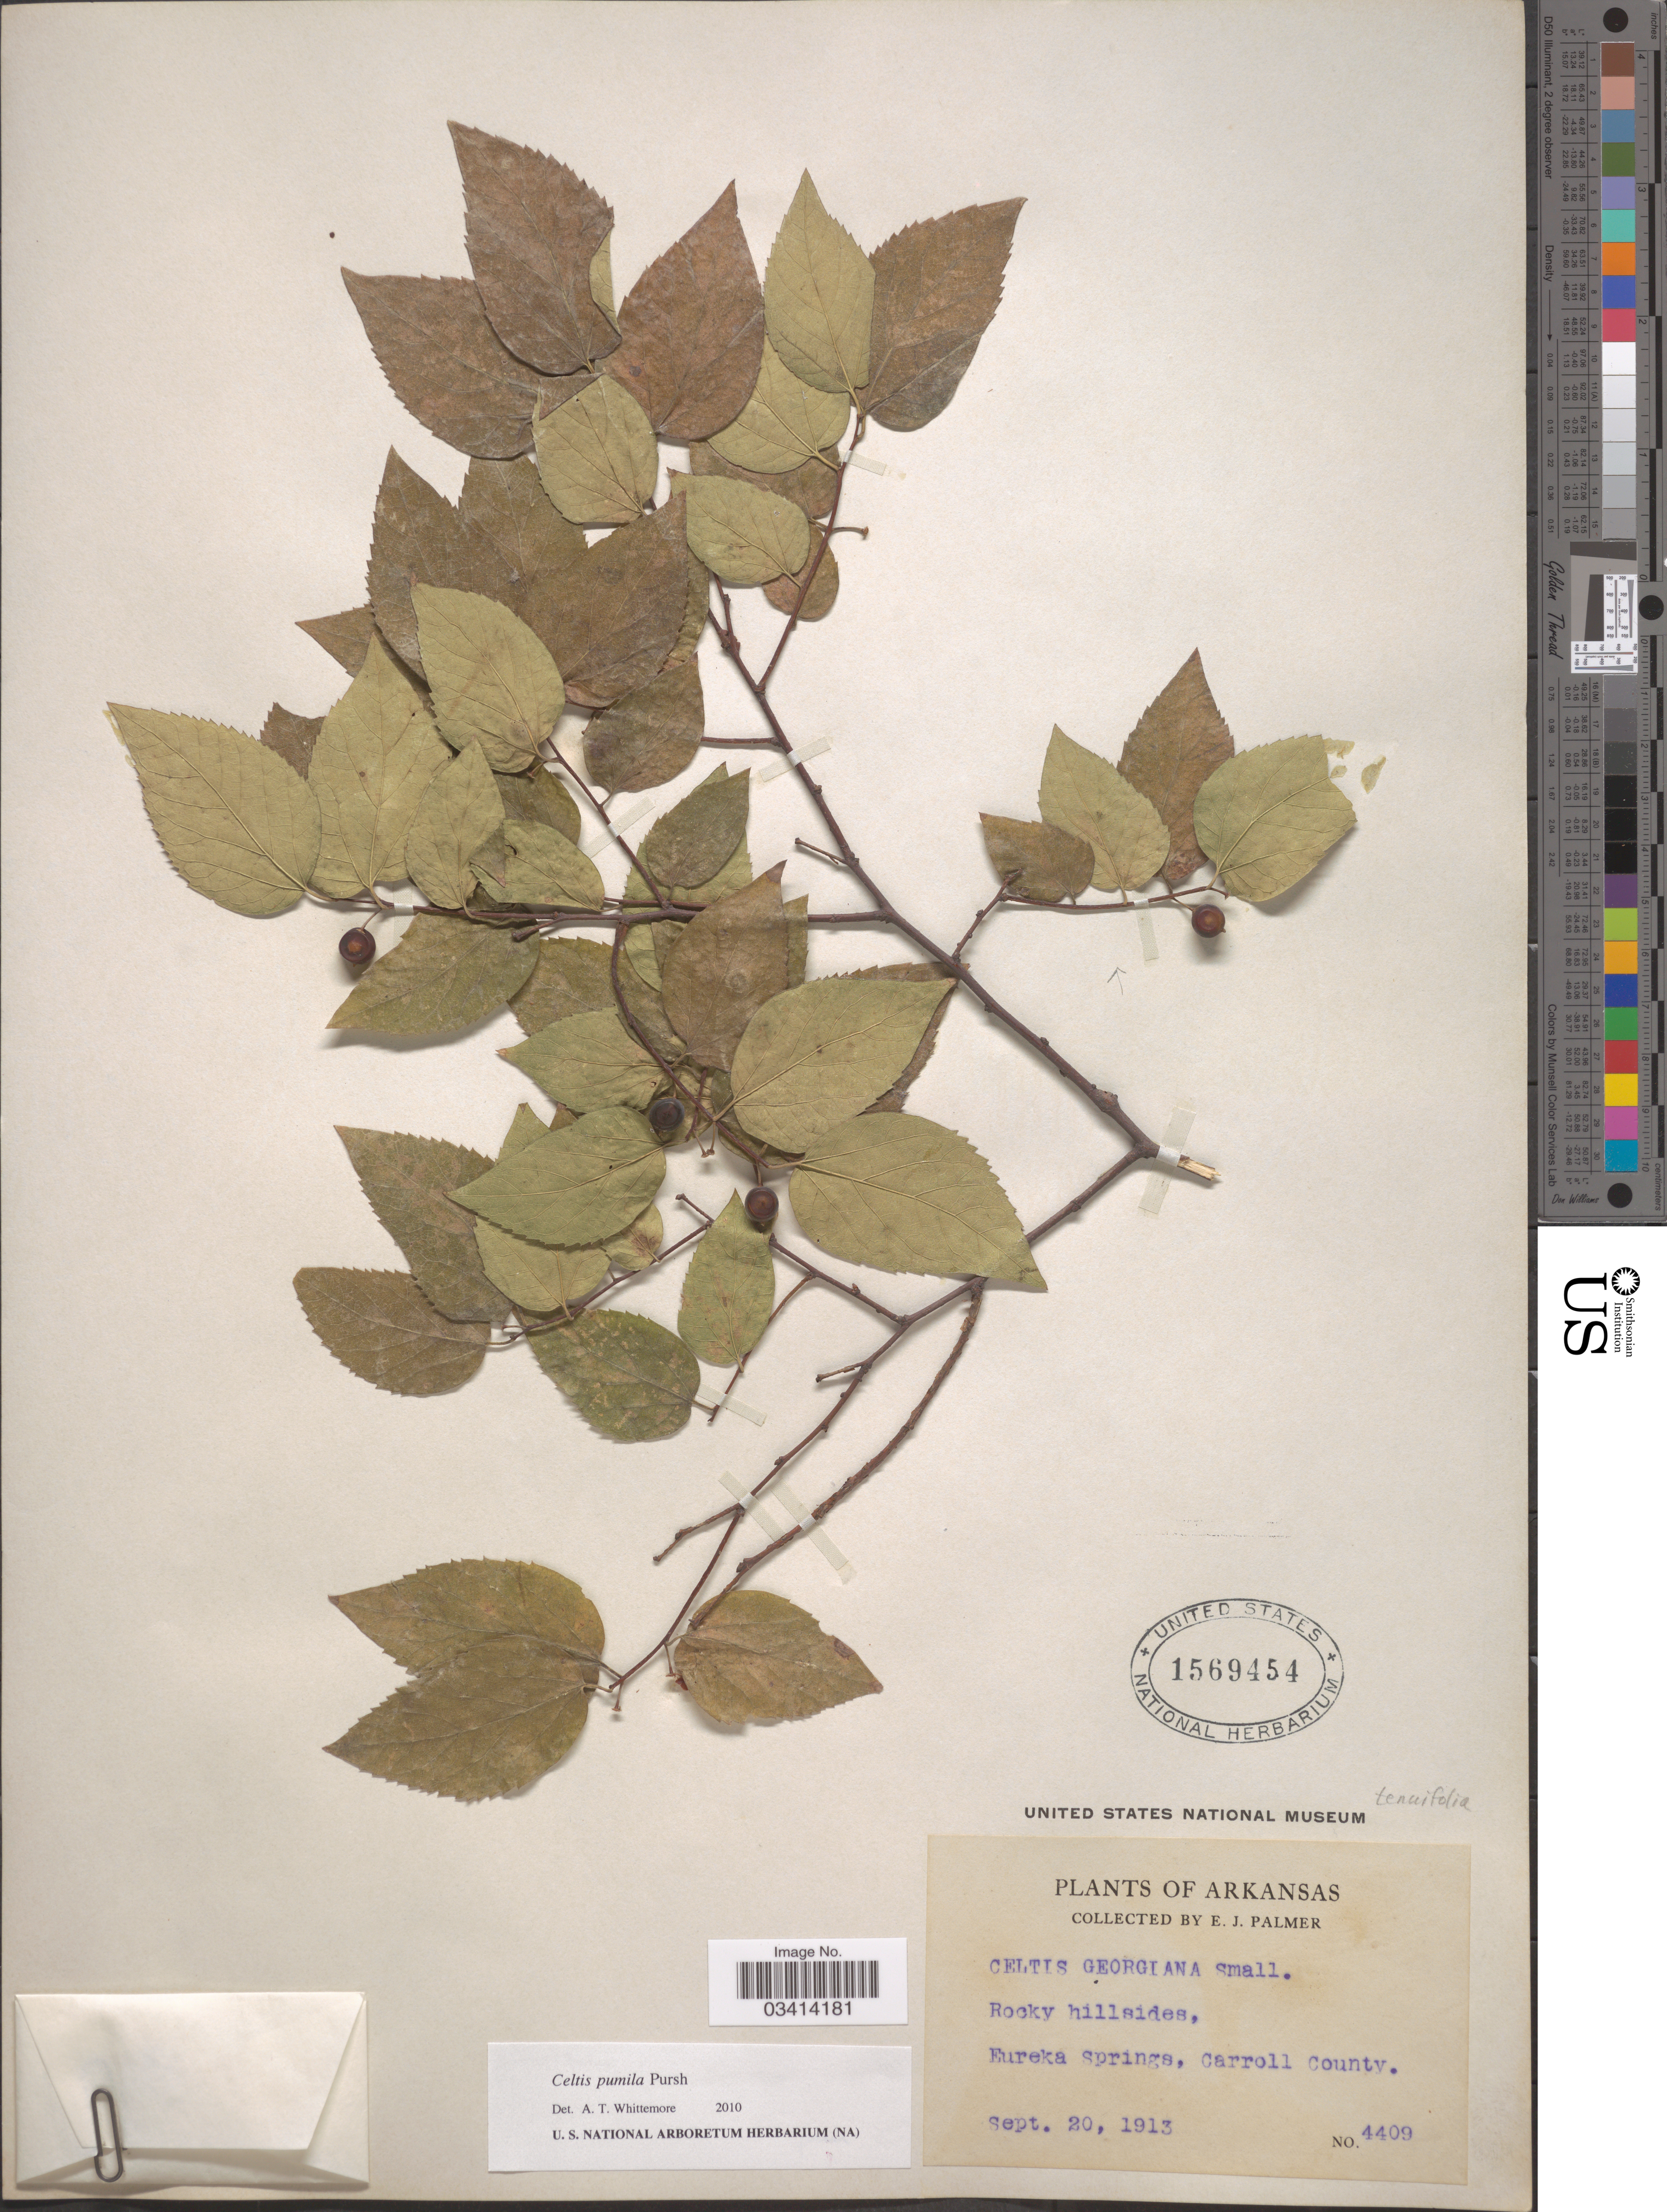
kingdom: Plantae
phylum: Tracheophyta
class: Magnoliopsida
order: Rosales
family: Cannabaceae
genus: Celtis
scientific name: Celtis pumila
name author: Pursh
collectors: E. J. Palmer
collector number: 4409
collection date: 1913-09-20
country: United States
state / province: Arkansas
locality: Eureka Springs, Carroll County.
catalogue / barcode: US 1569454